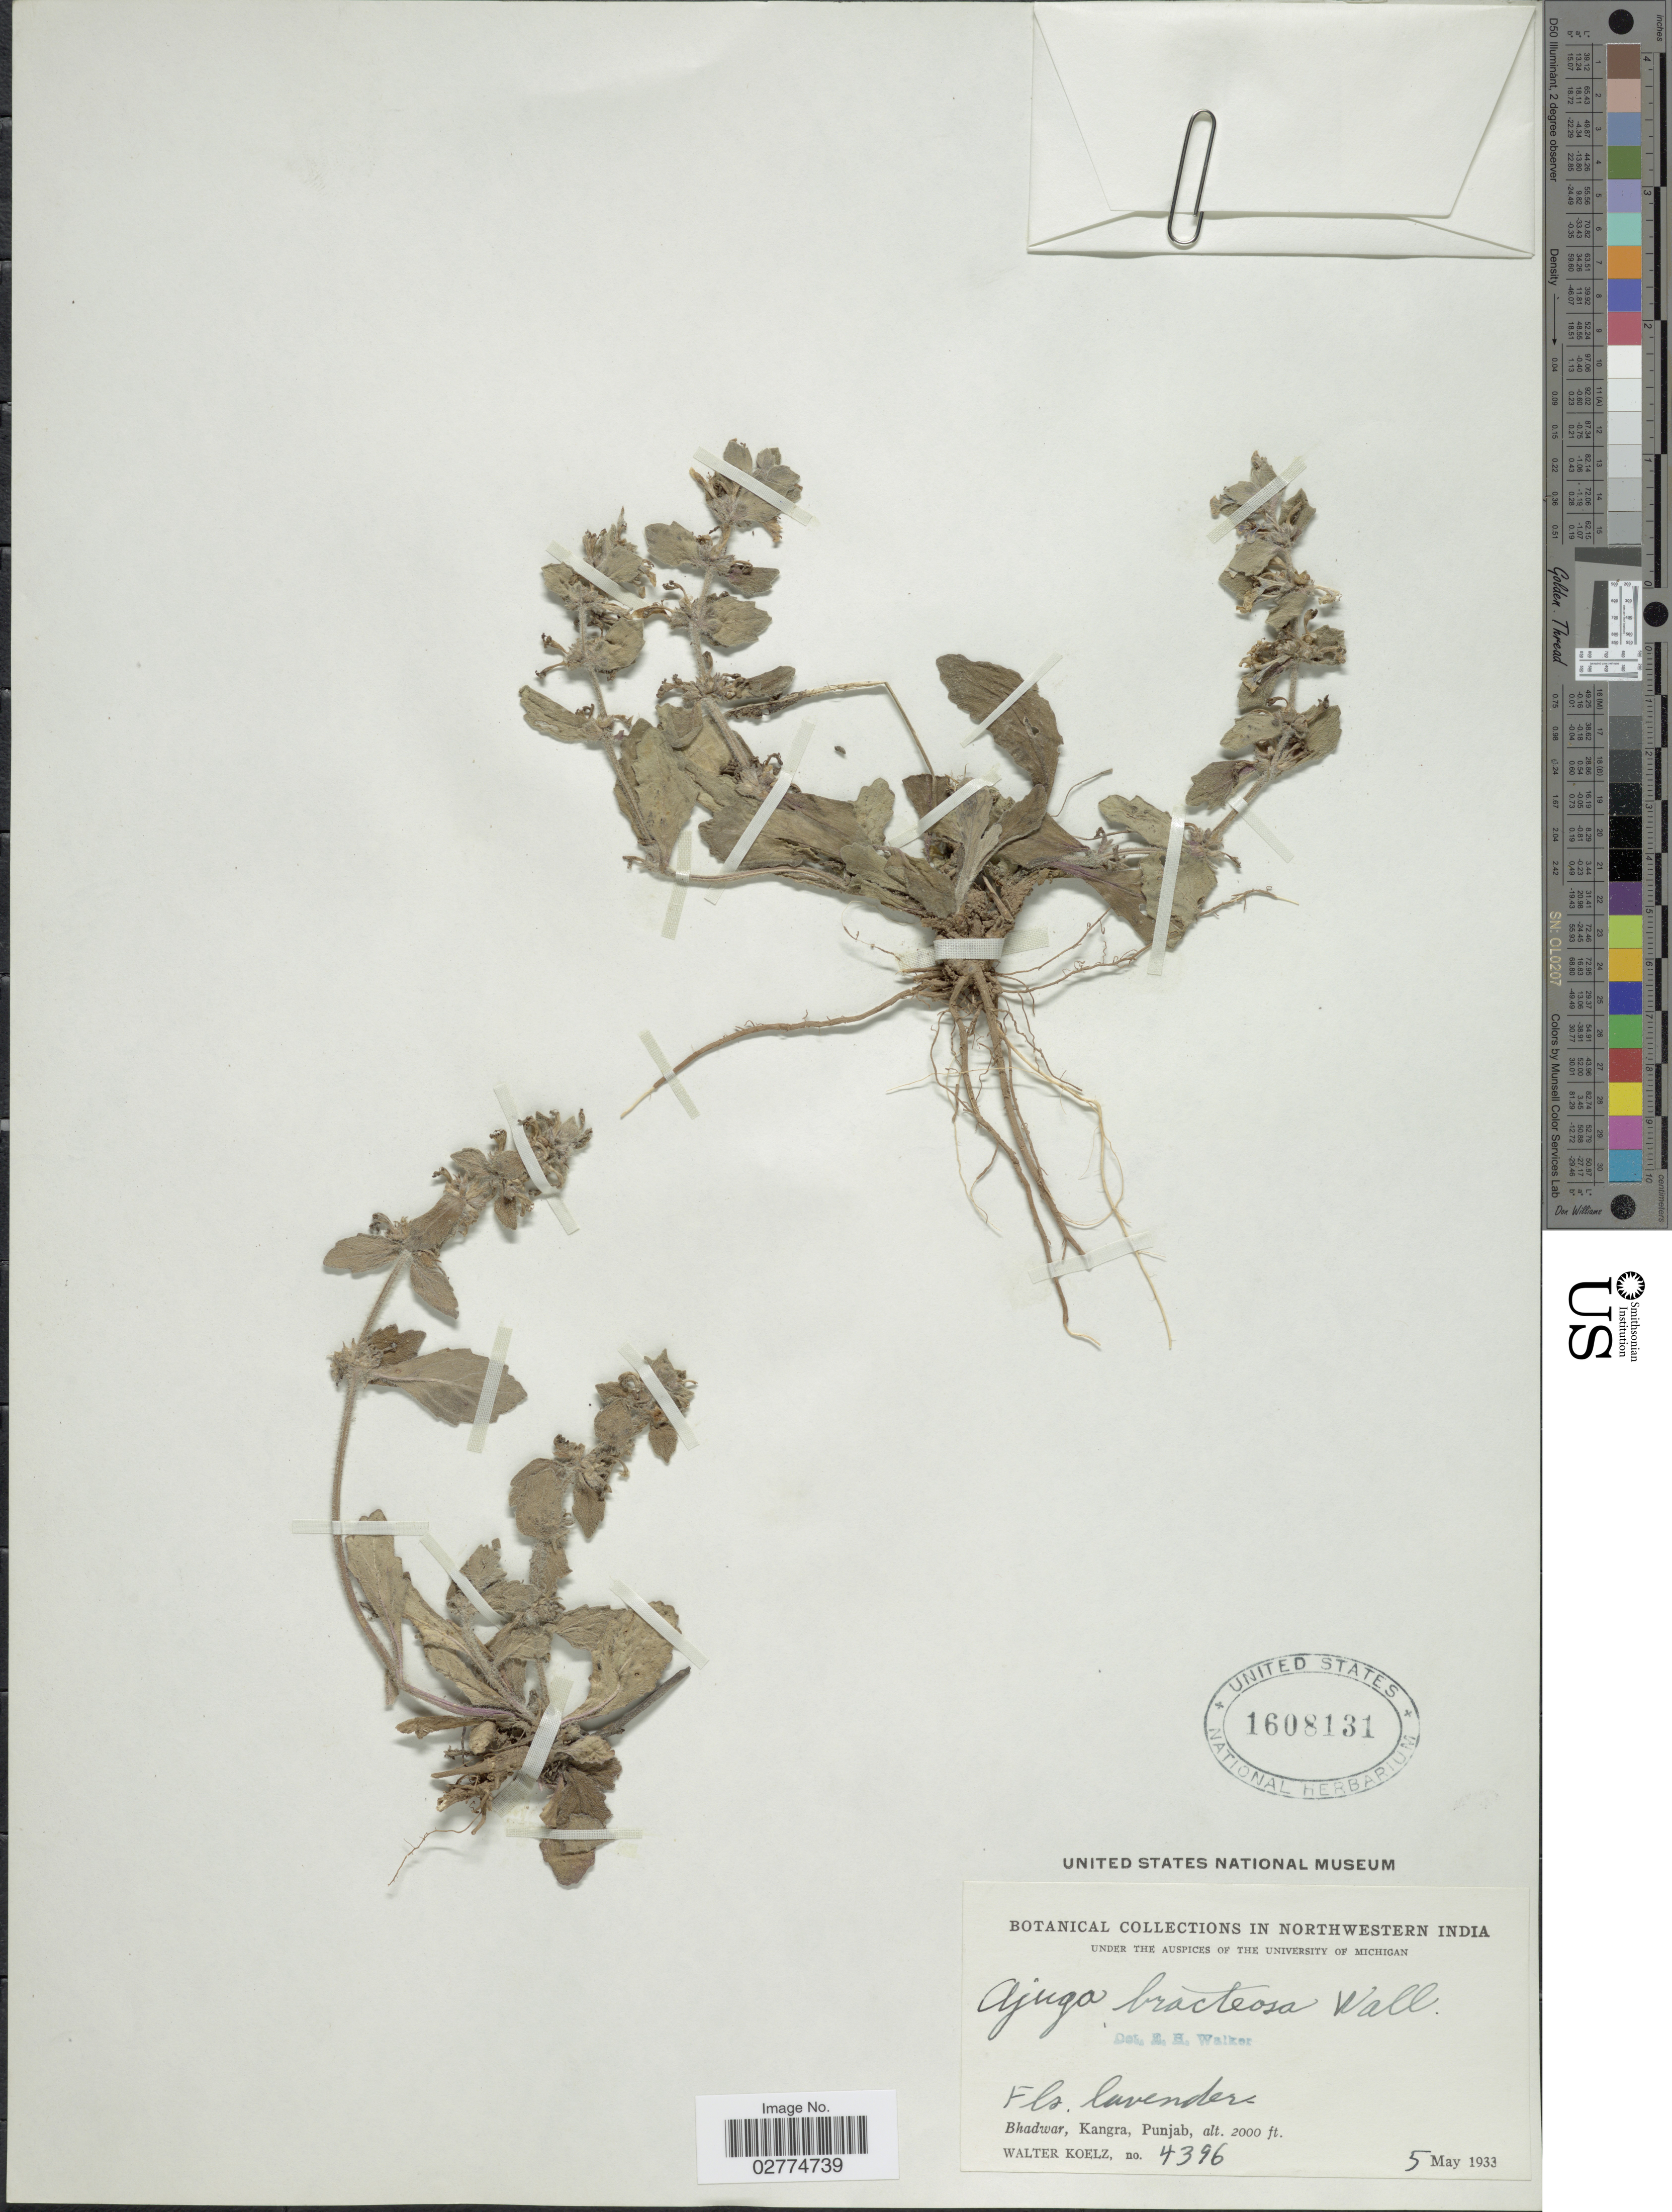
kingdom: Plantae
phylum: Tracheophyta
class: Magnoliopsida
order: Lamiales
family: Lamiaceae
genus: Ajuga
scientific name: Ajuga bracteosa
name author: Wall. ex Benth.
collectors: W. N. Koelz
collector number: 4396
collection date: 1933-05-05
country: India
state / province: Himachal Pradesh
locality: Northwestern India, Bhadwar, Kangra, Punjab.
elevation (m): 610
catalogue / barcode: US 1608131